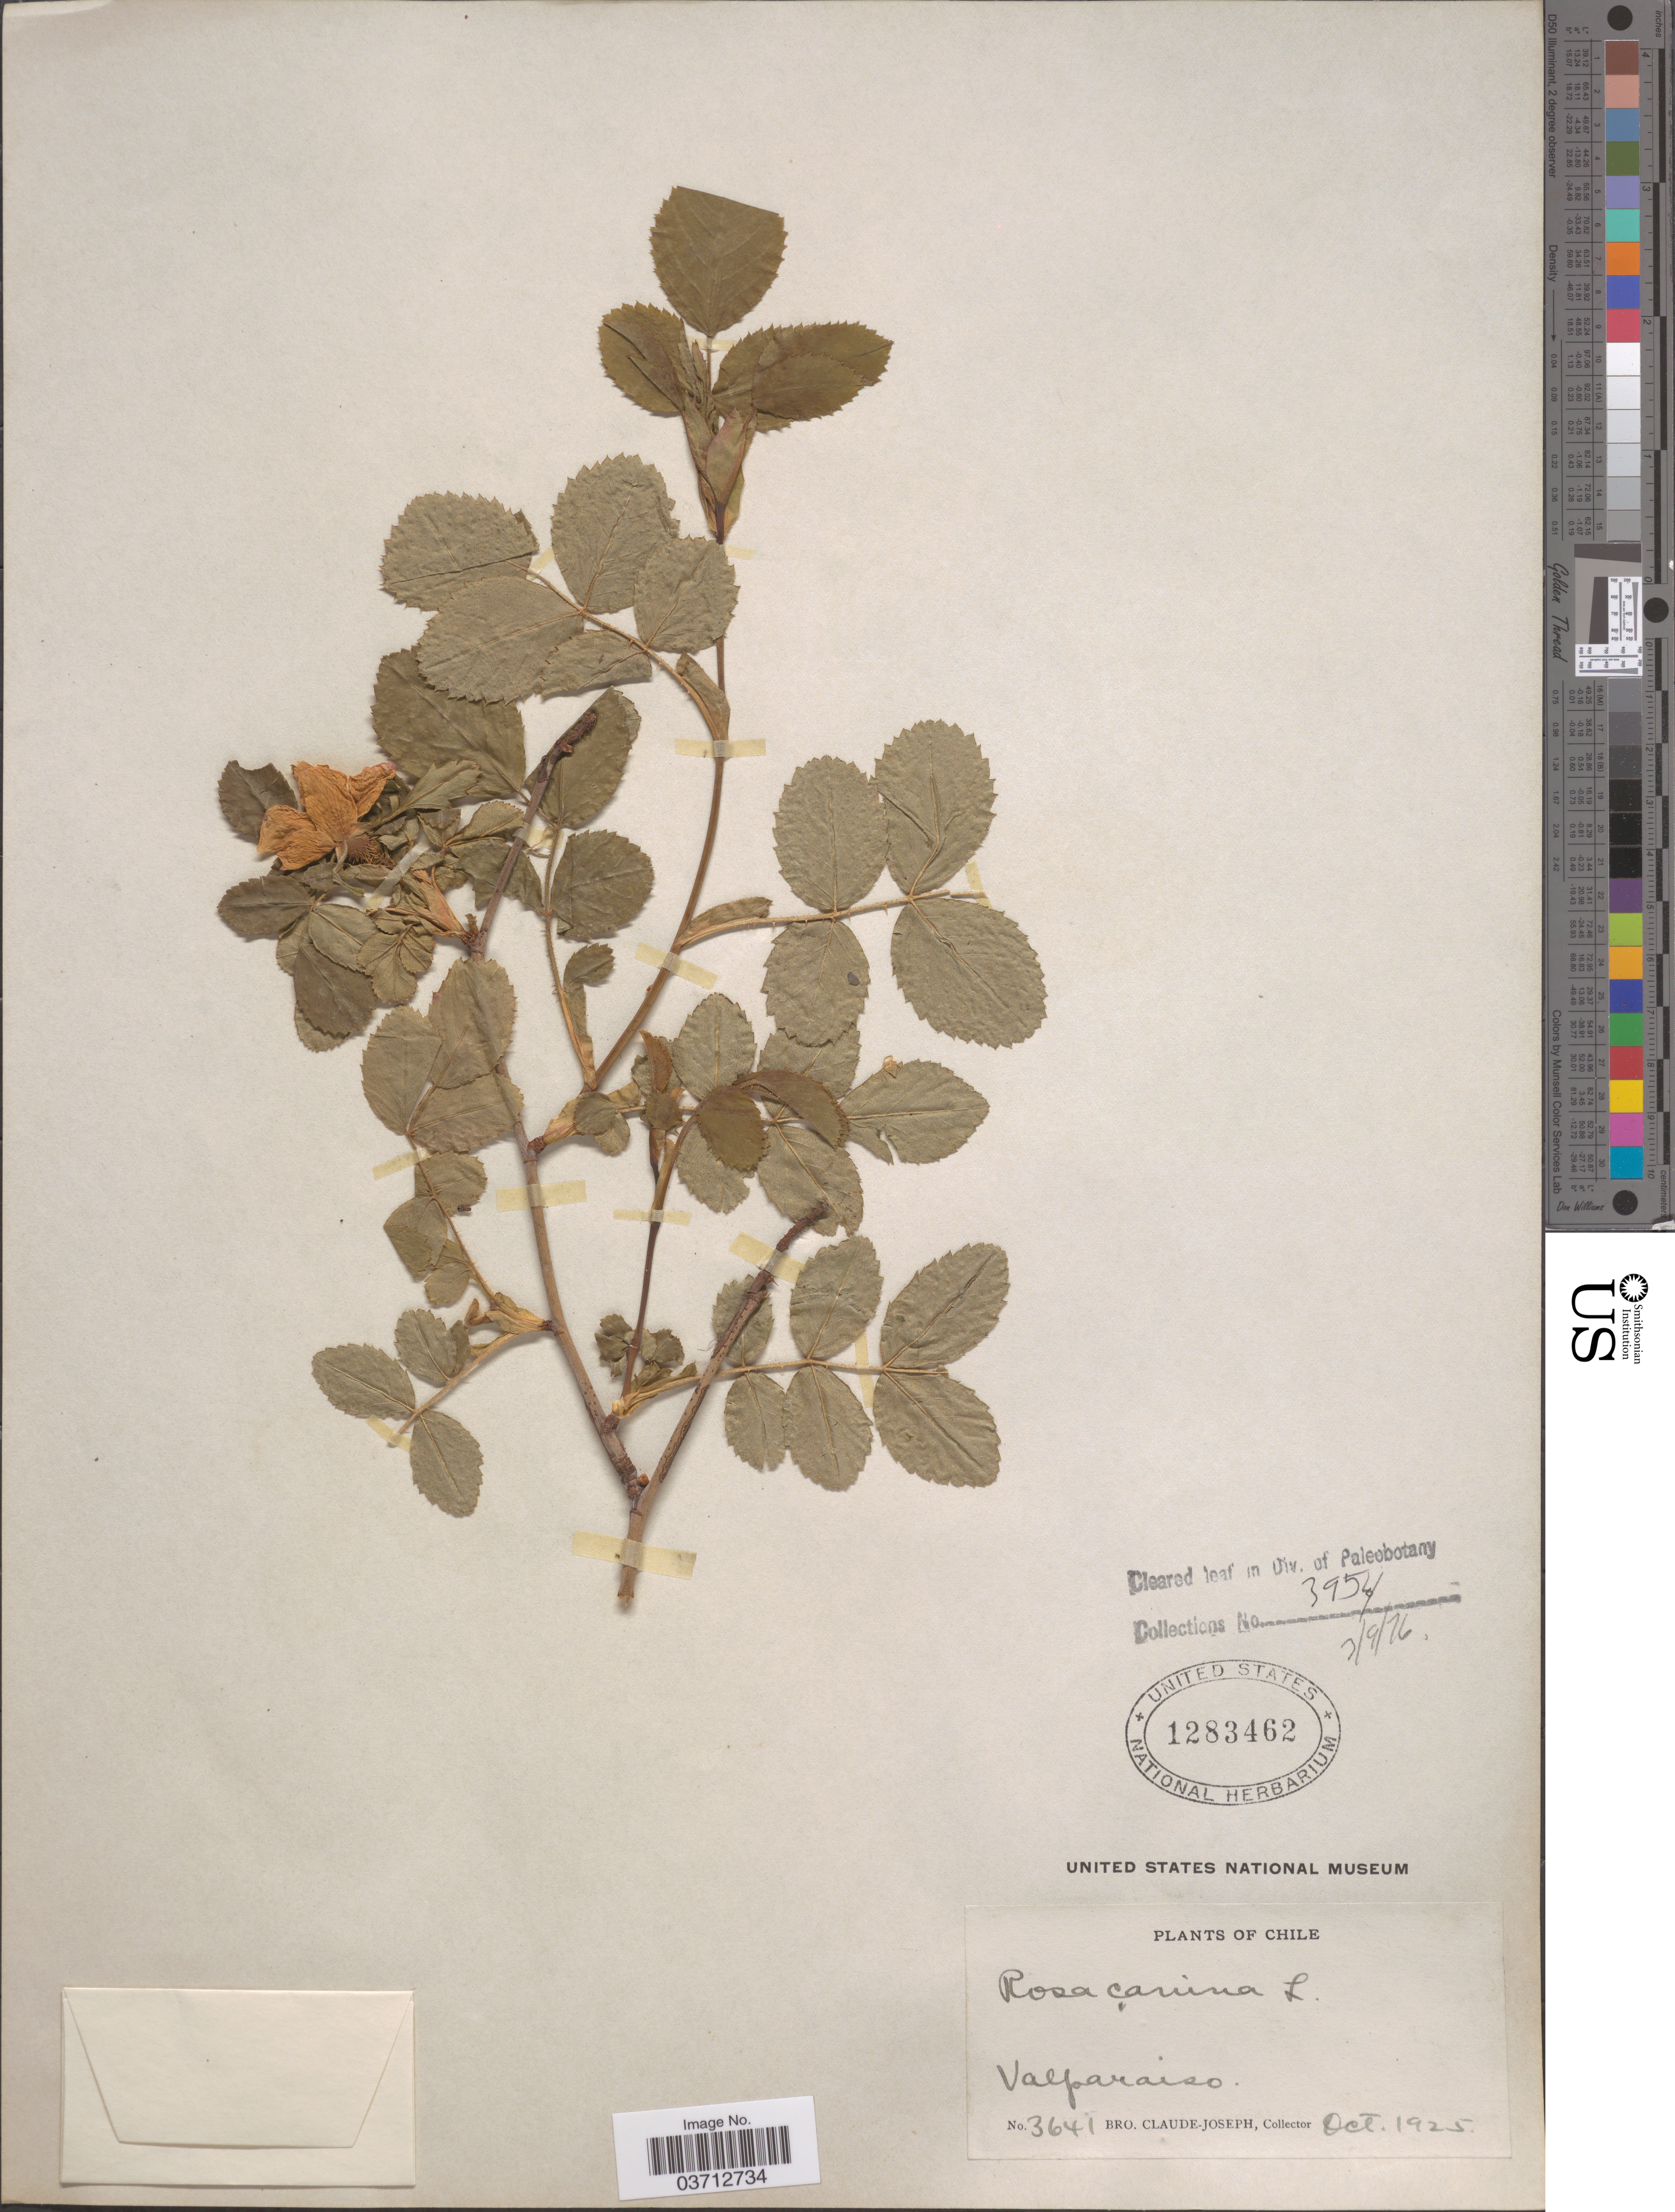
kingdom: Plantae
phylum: Tracheophyta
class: Magnoliopsida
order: Rosales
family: Rosaceae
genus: Rosa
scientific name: Rosa sp.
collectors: Bro. Claude-Joseph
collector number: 3641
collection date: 1925-10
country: Chile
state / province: Valparaíso (V)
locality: Valparaiso.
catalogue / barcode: US 1283462